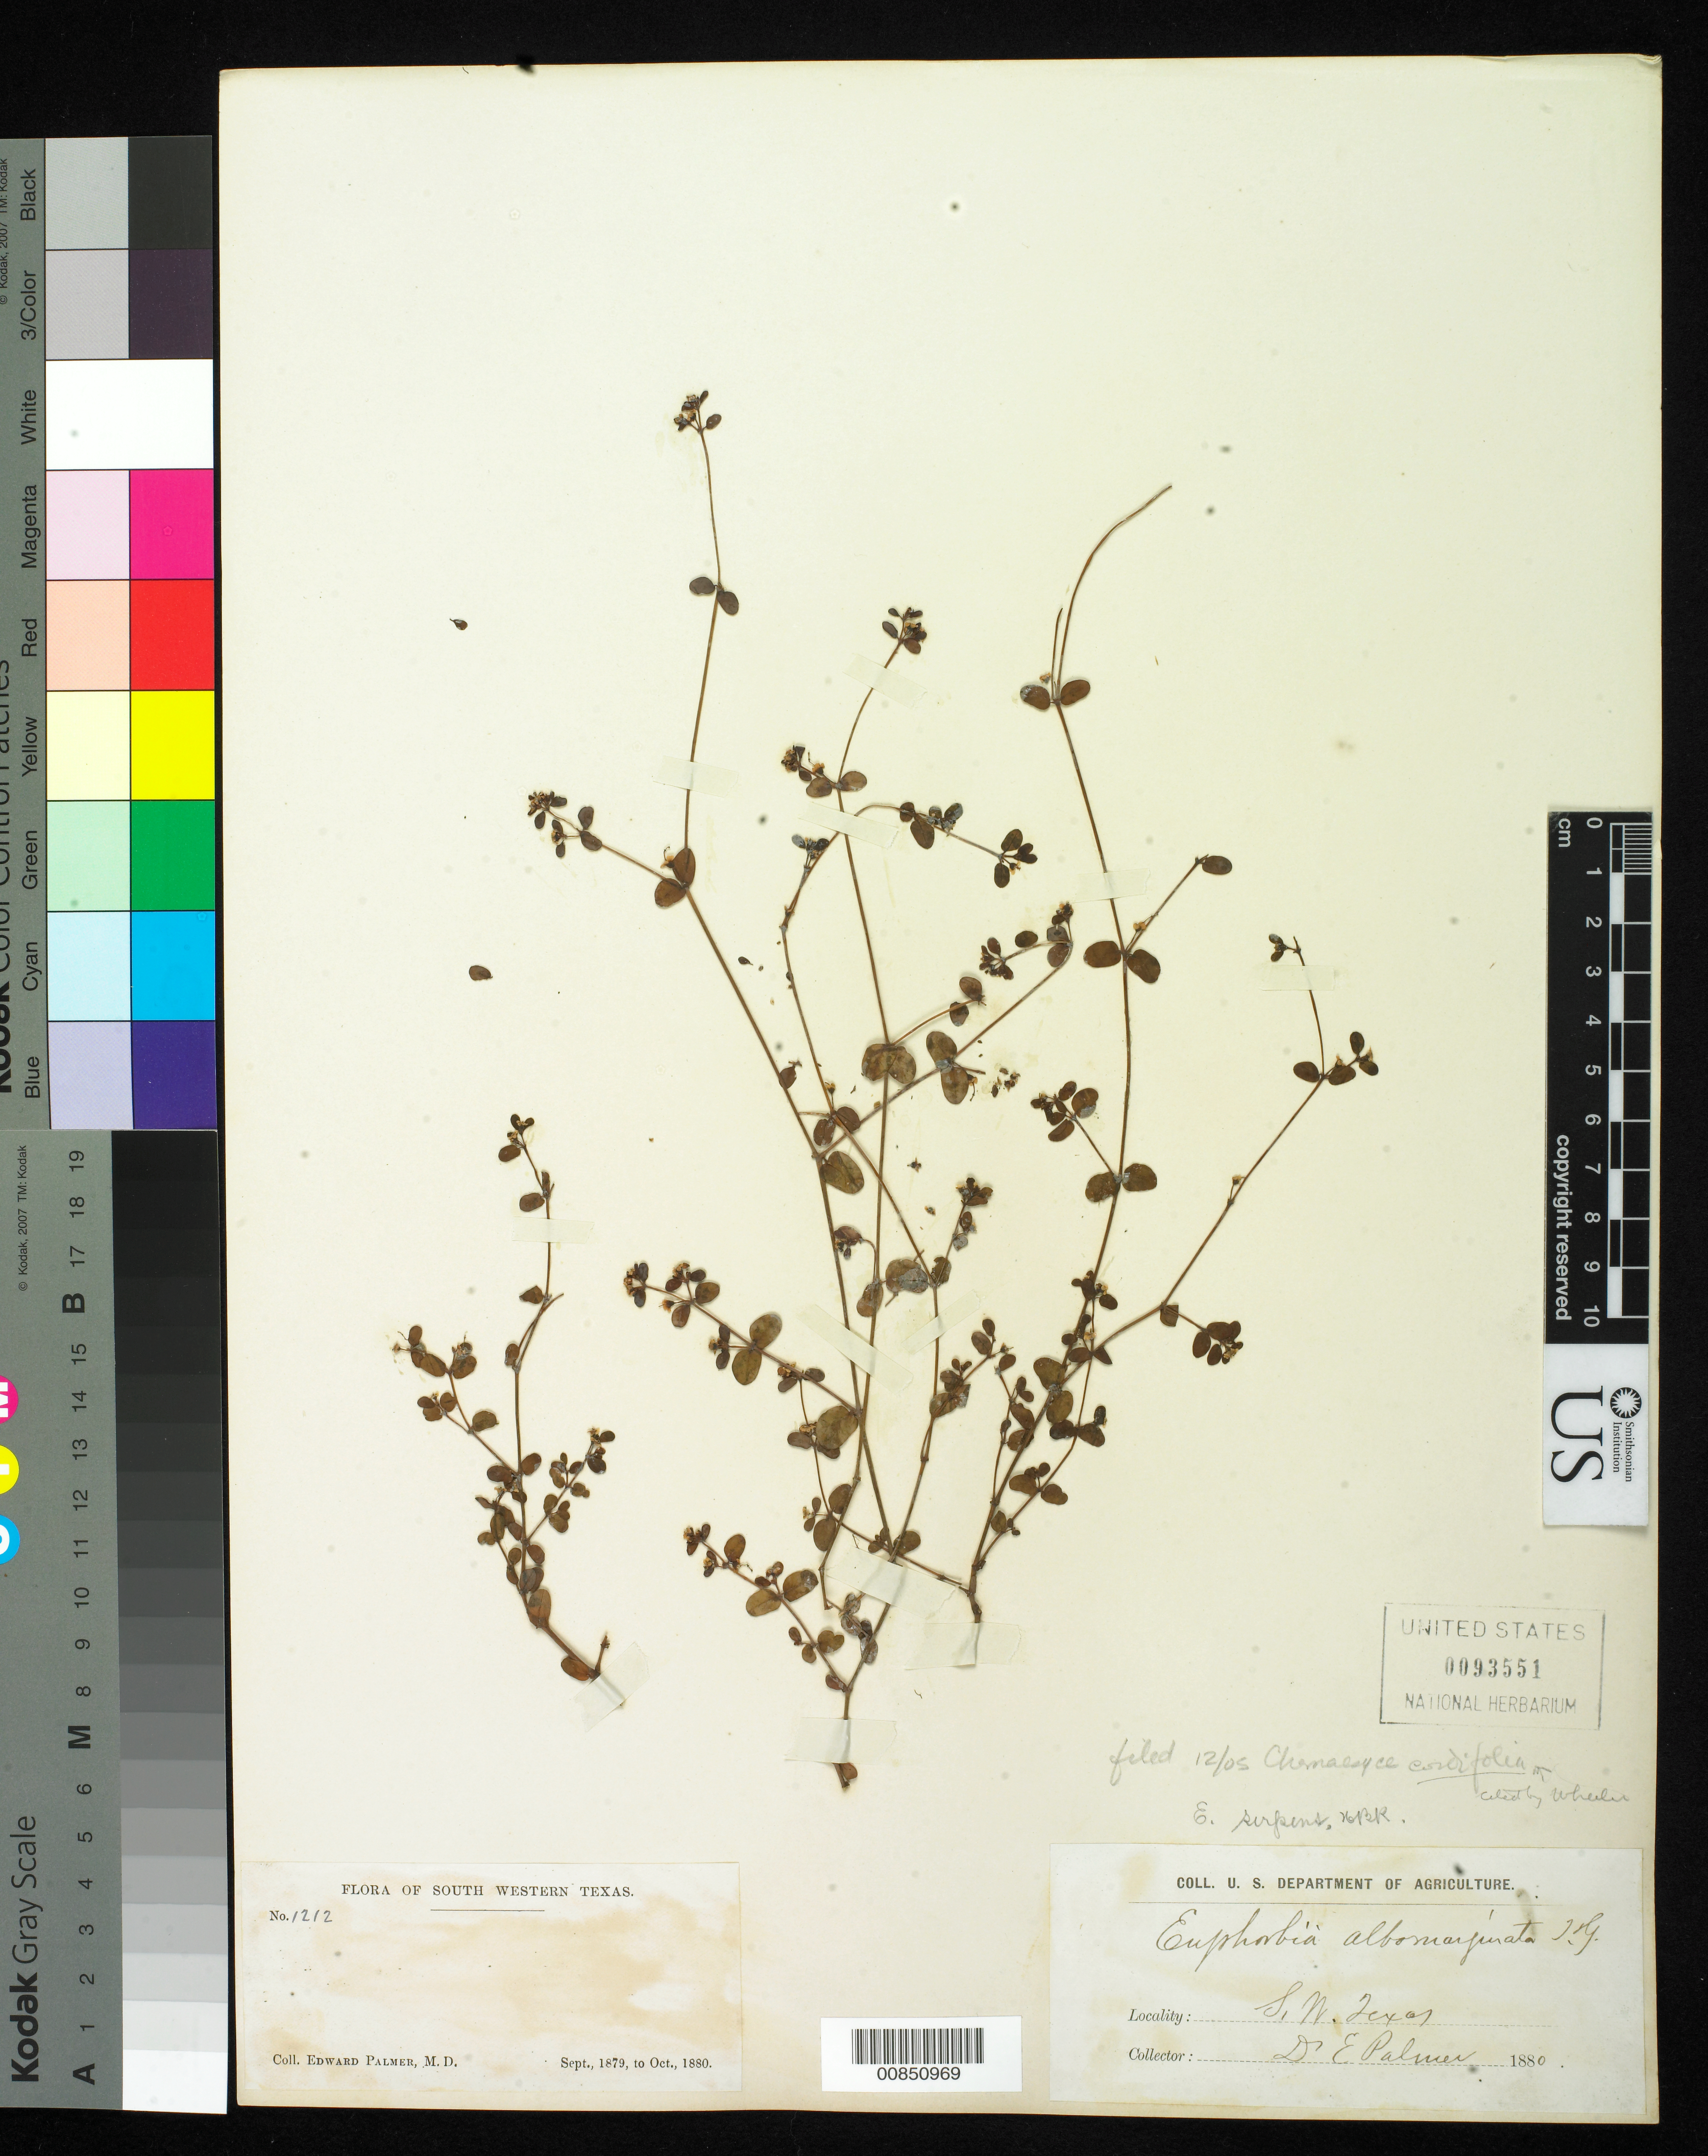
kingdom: Plantae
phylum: Tracheophyta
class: Magnoliopsida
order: Malpighiales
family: Euphorbiaceae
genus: Chamaesyce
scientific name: Chamaesyce cordifolia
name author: (Elliott) Small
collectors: E. Palmer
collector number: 1212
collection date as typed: Sep 1879 to -- Oct 1880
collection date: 1879-09/1880-10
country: United States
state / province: Texas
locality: South Western Texas.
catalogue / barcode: US 93551